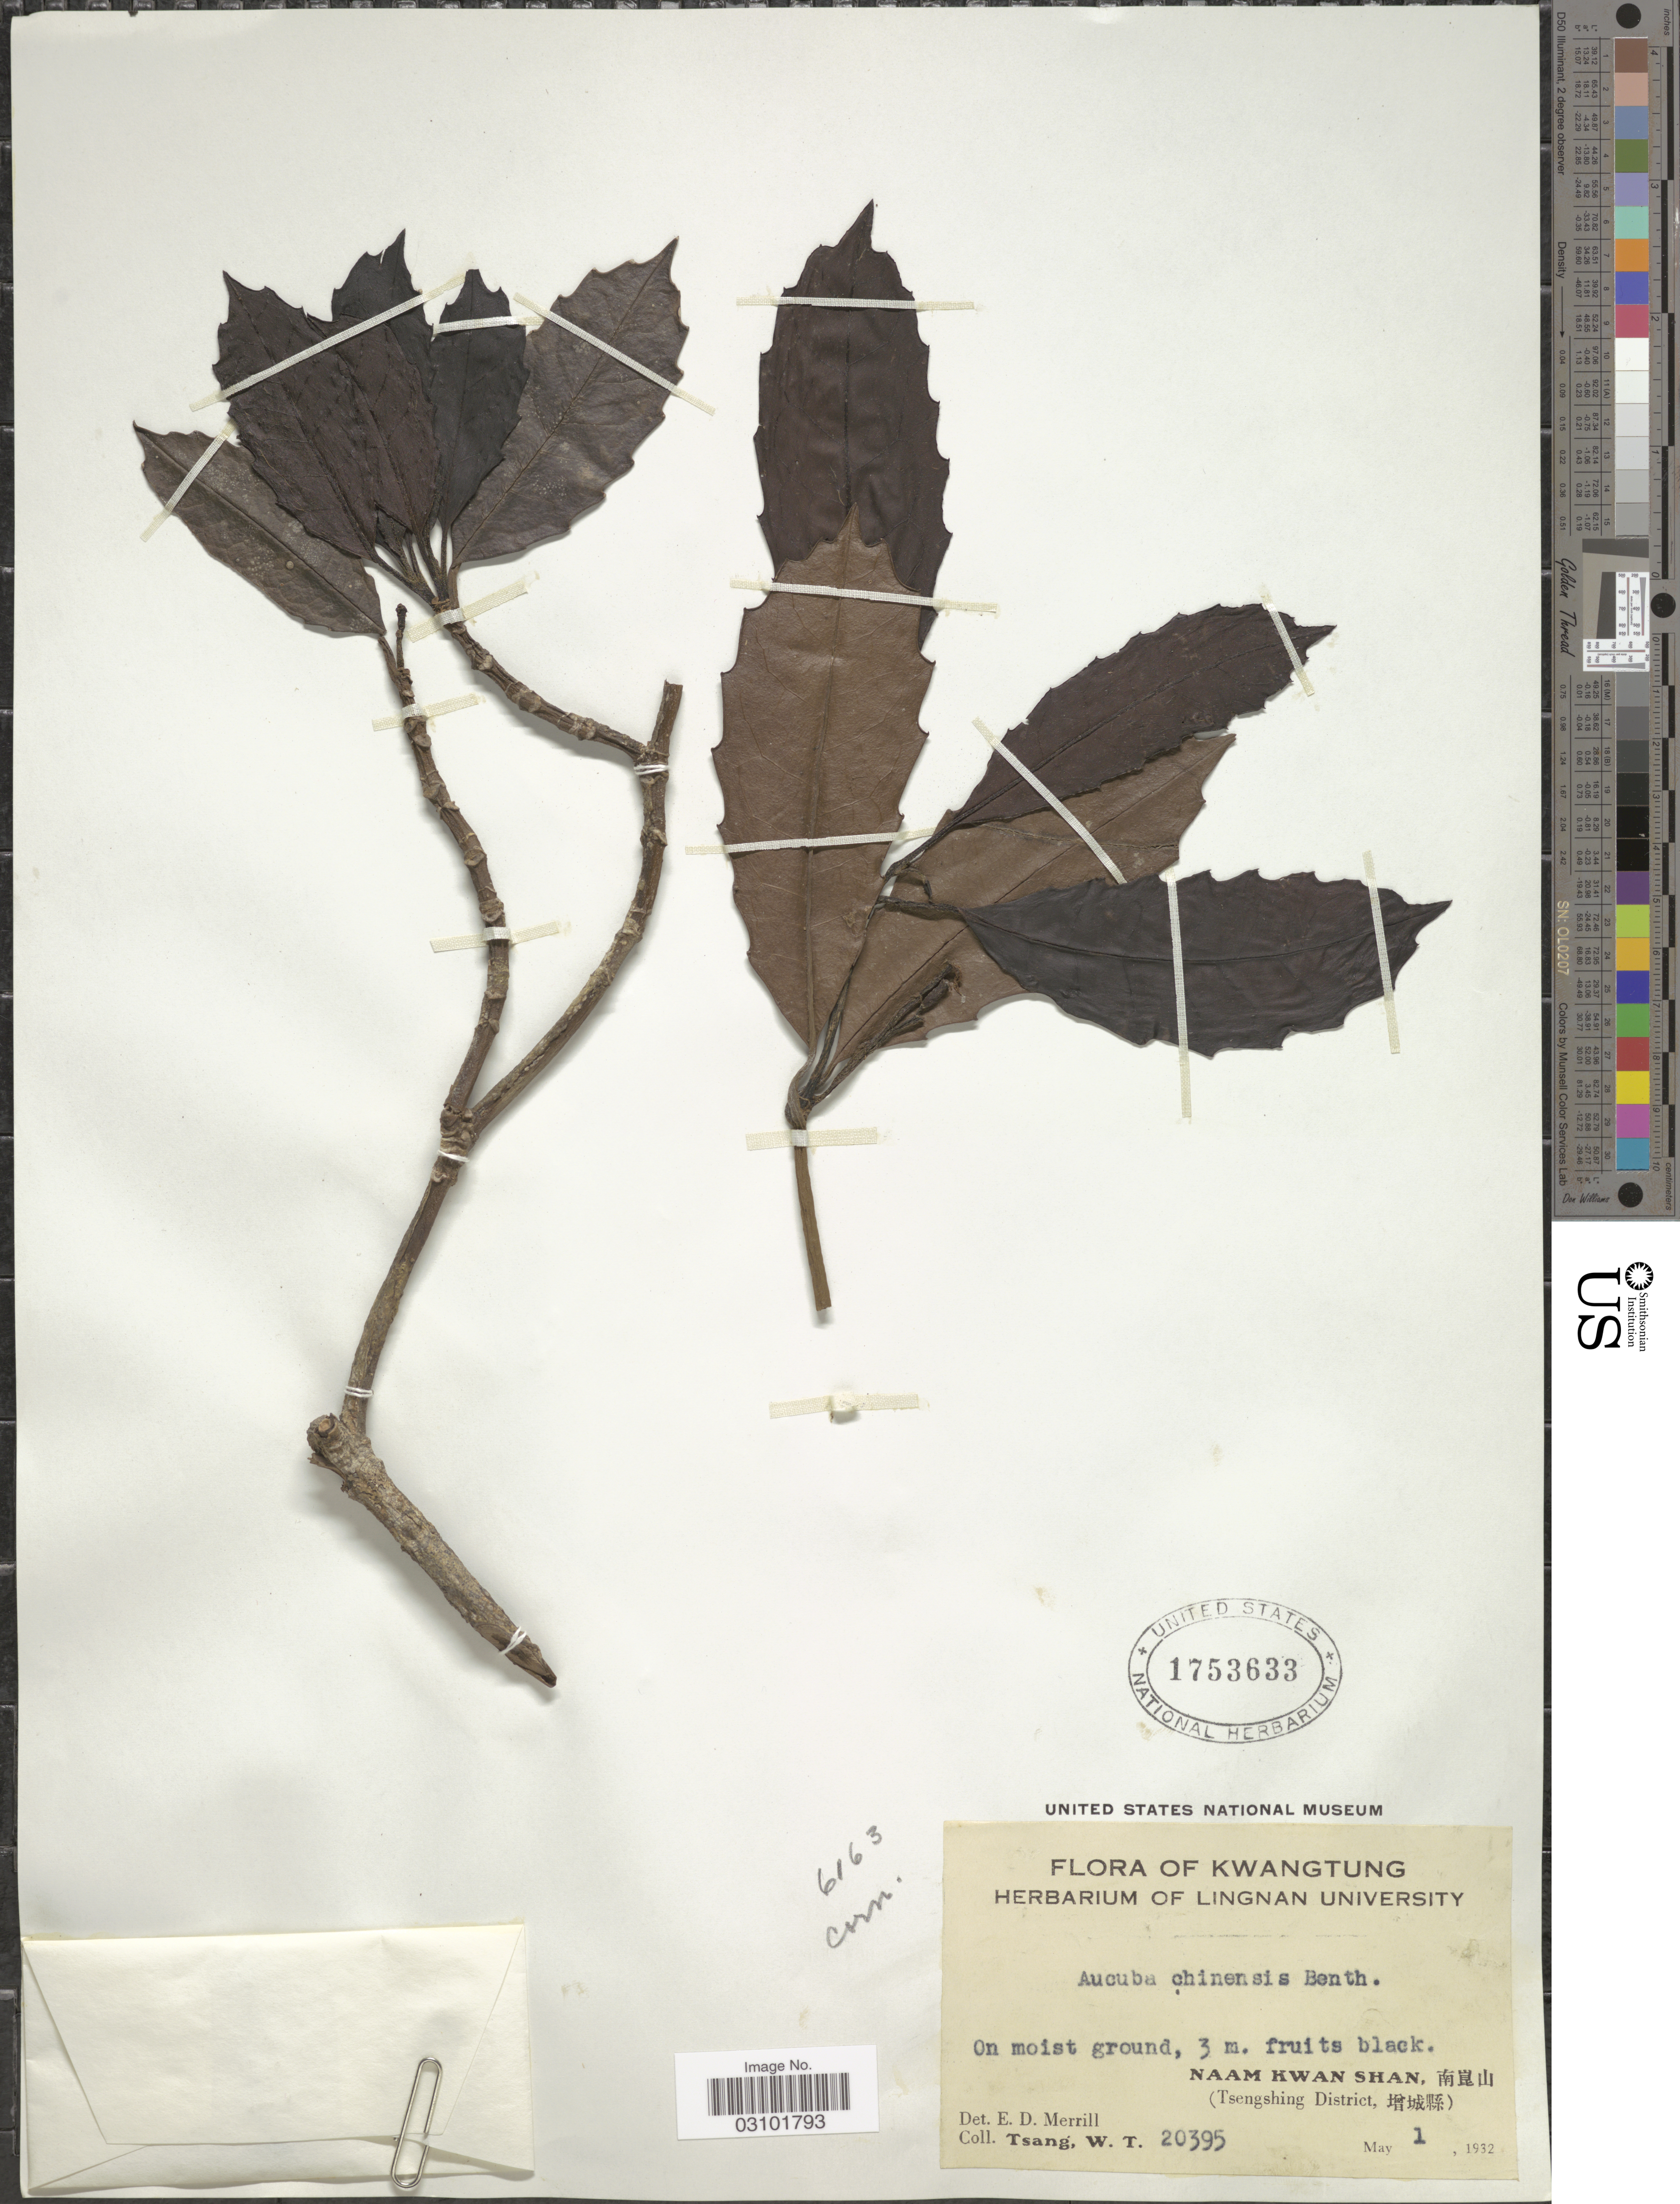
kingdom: Plantae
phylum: Tracheophyta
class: Magnoliopsida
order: Garryales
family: Garryaceae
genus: Aucuba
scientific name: Aucuba chinensis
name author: Benth.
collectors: W. T. Tsang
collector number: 20395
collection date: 1932-05-01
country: China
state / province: Guangdong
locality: Kwangtung. Naam Kwan Shan. (Tsengshing District).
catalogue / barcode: US 1753633